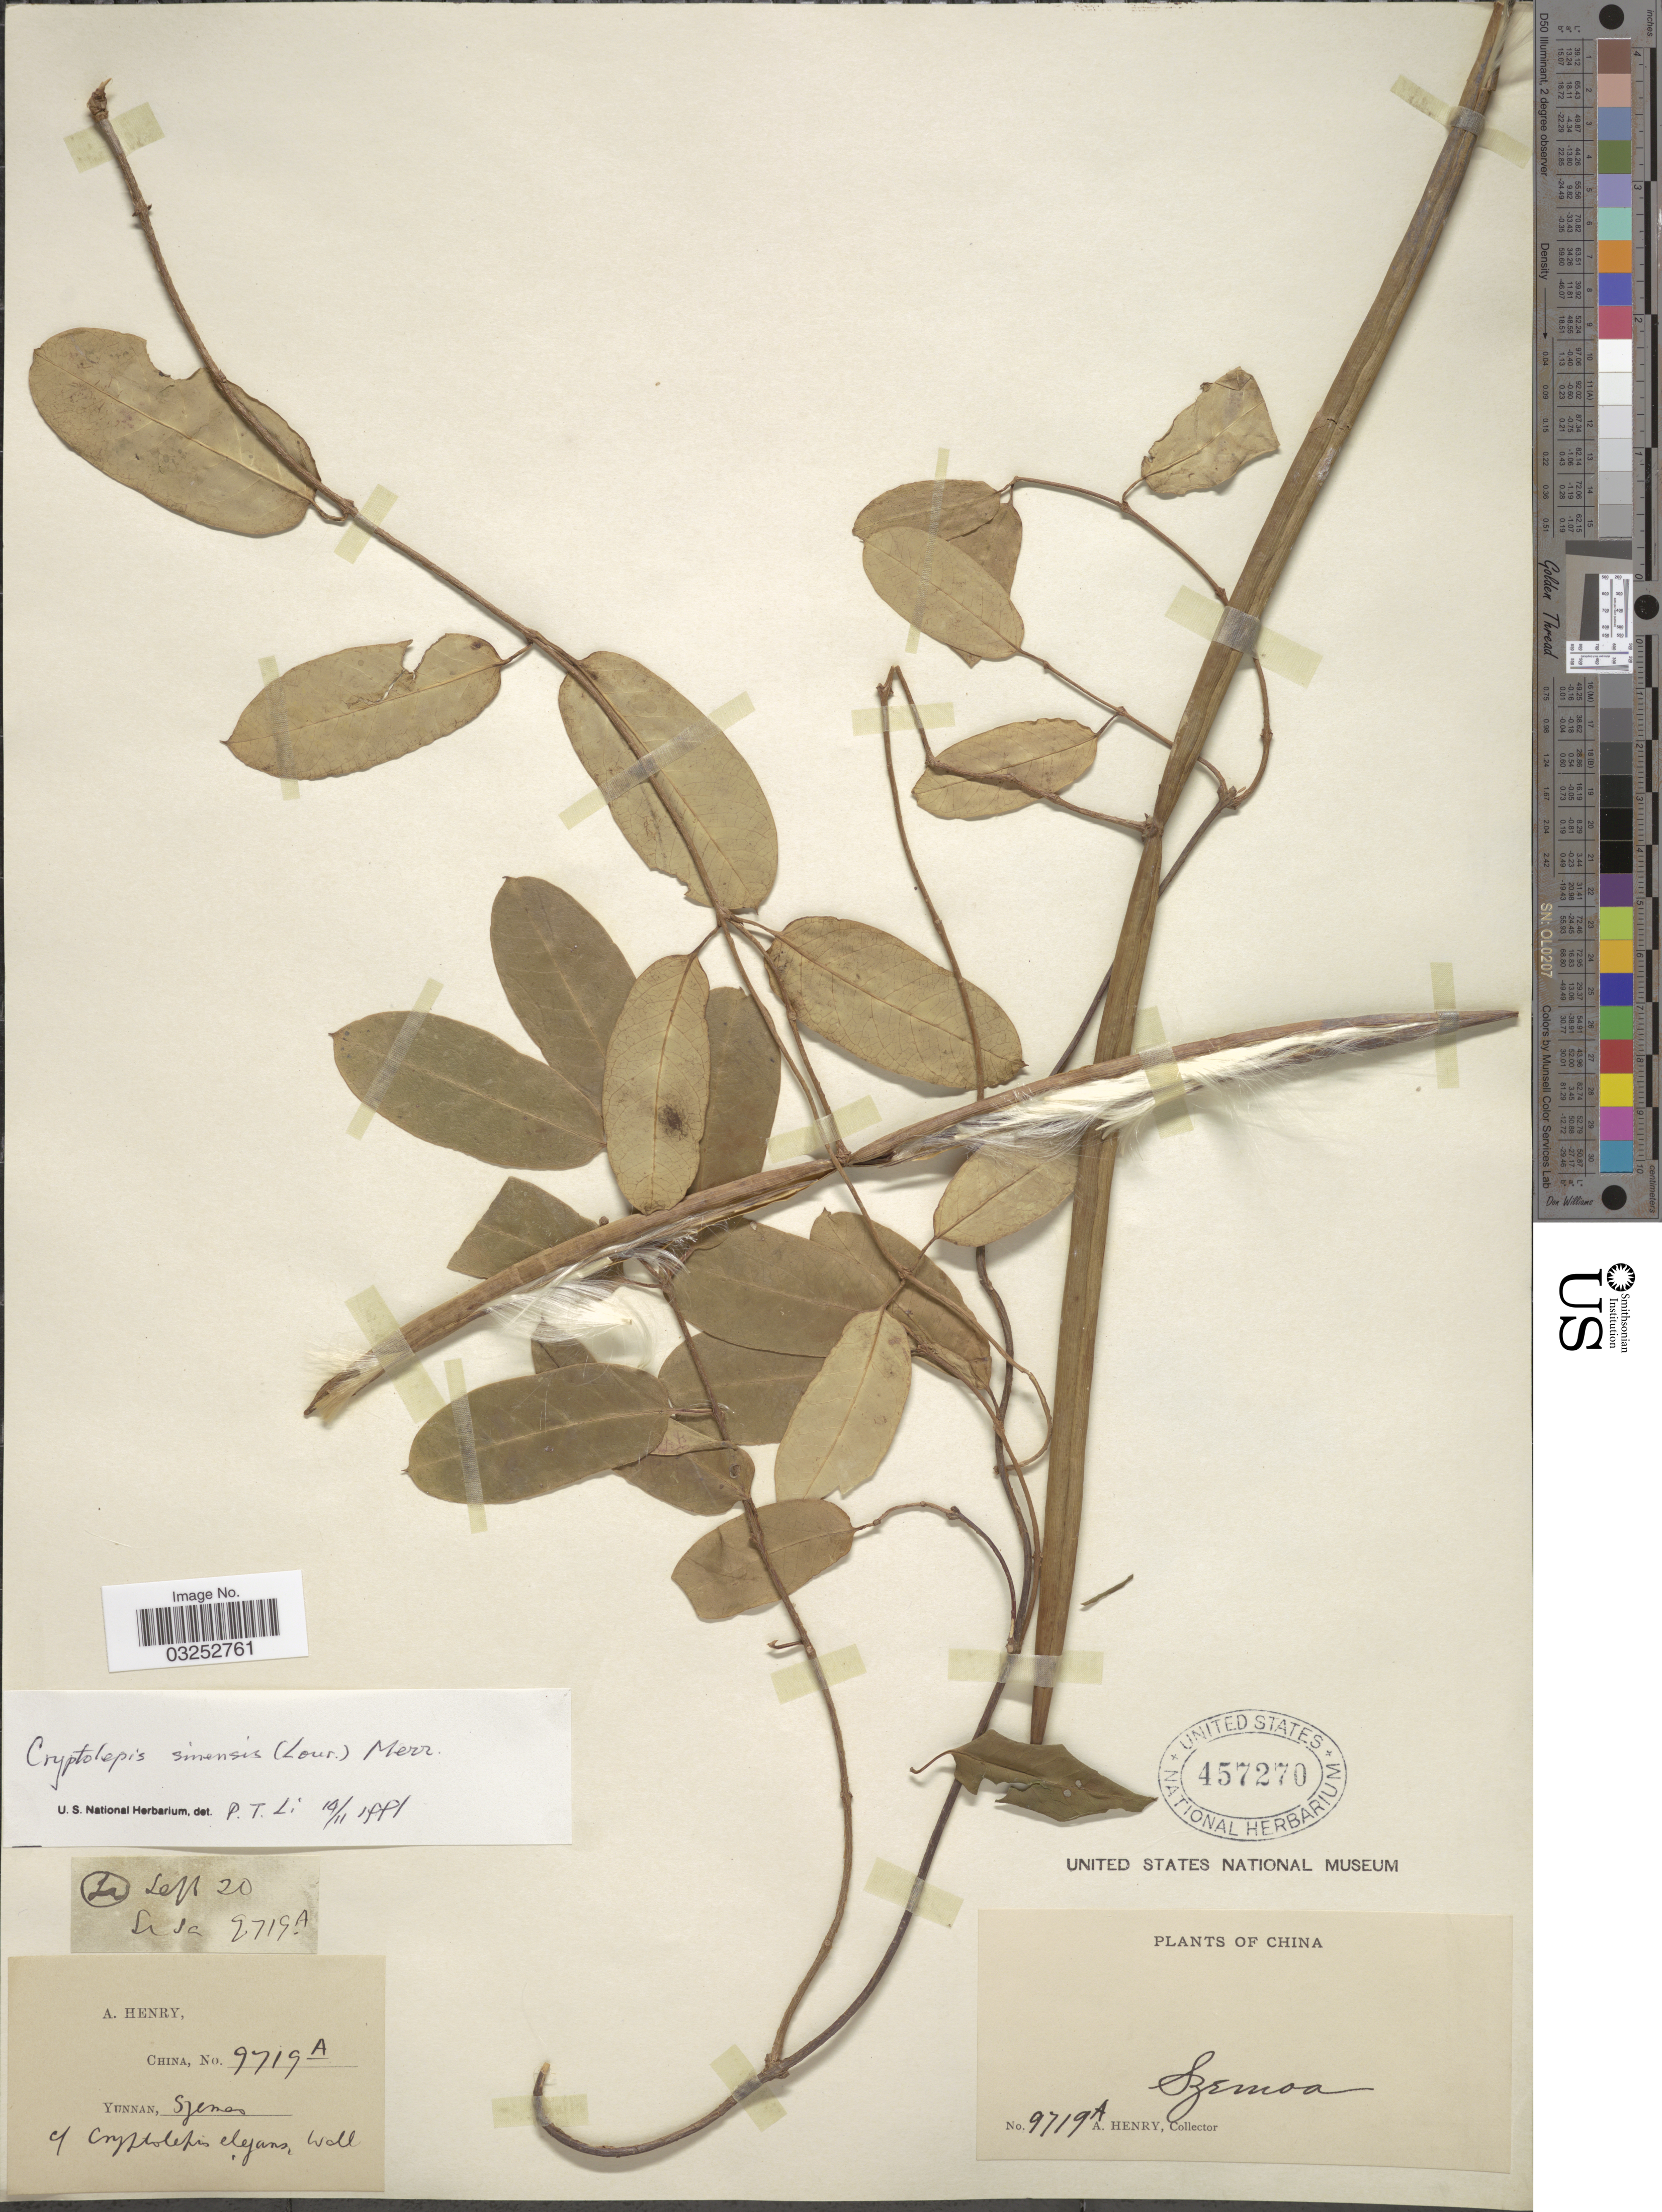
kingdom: Plantae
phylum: Tracheophyta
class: Magnoliopsida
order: Gentianales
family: Apocynaceae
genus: Cryptolepis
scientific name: Cryptolepis sinensis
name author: Merr.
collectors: A. Henry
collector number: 9719 A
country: China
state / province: Yunnan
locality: Yunnan, Szemoa.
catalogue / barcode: US 457270